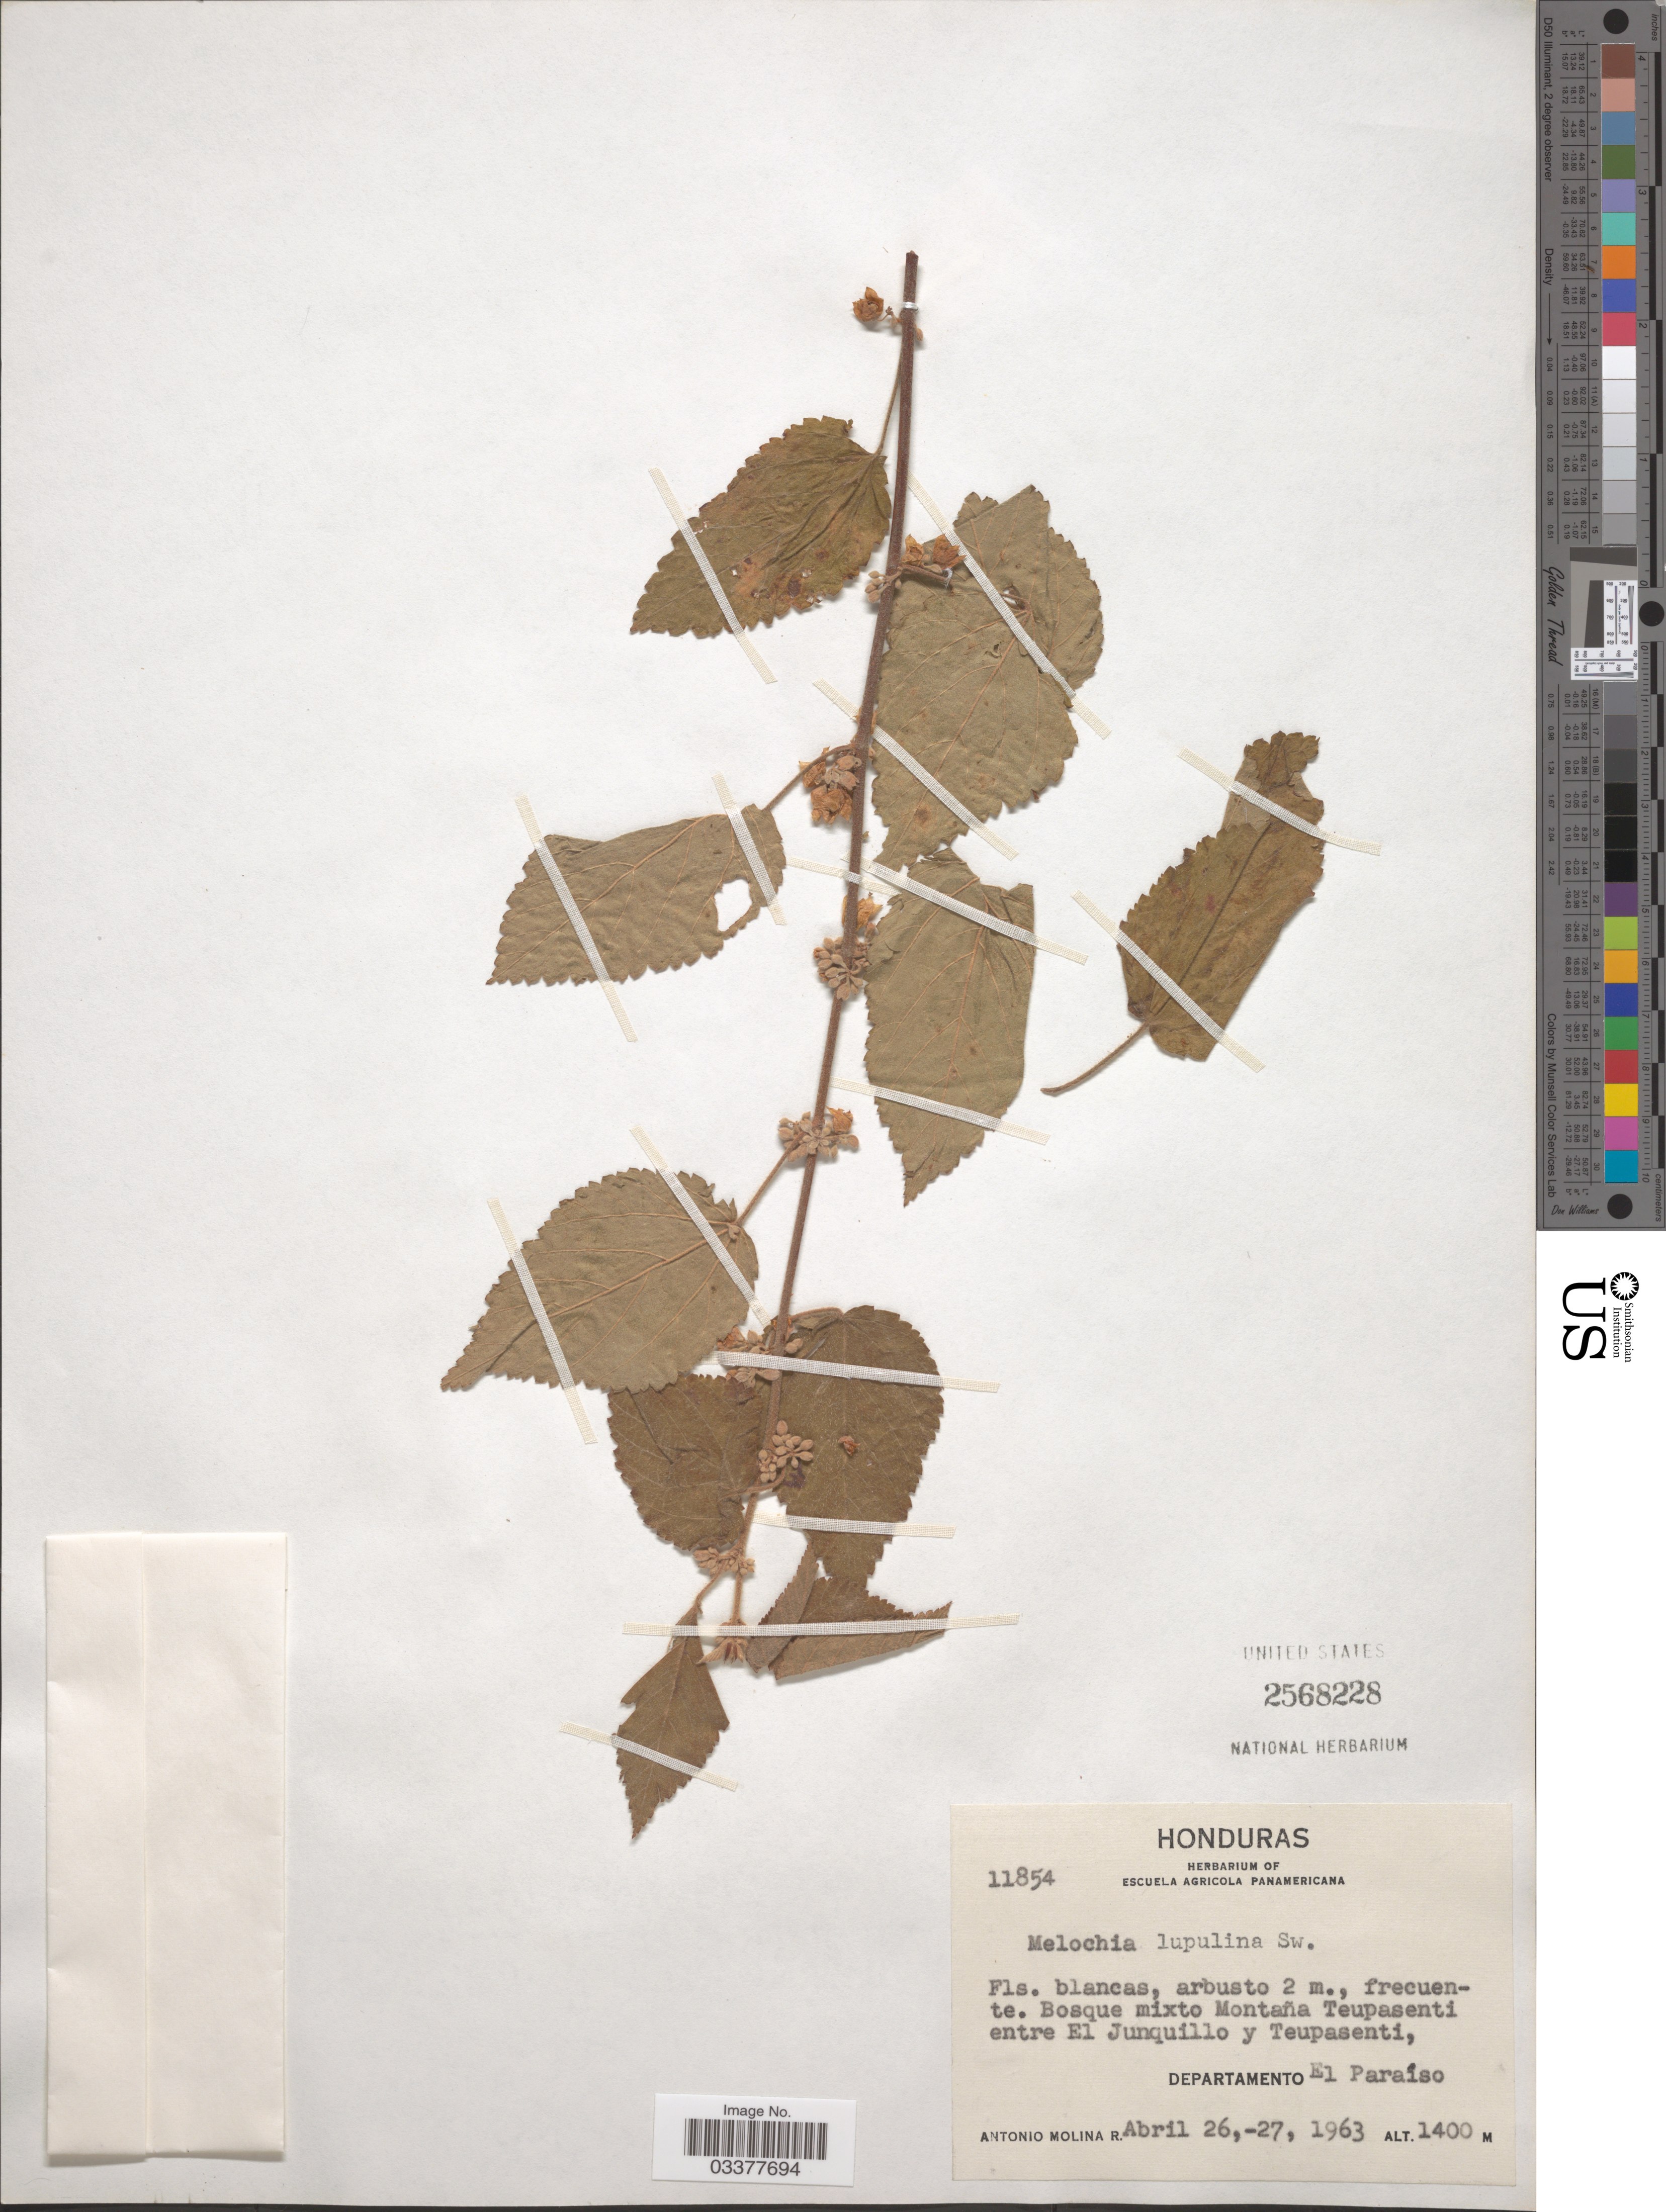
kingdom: Plantae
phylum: Tracheophyta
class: Magnoliopsida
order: Malvales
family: Malvaceae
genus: Melochia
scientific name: Melochia lupulina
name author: Sw.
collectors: A. Molina R.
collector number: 11854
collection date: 1963-04-26/1963-04-27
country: Honduras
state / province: El Paraíso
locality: Bosque mixto Montaña Teupasenti entre El Junquillo y Teupasenti, Departamento El Paraíso.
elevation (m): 1400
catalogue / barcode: US 2568228